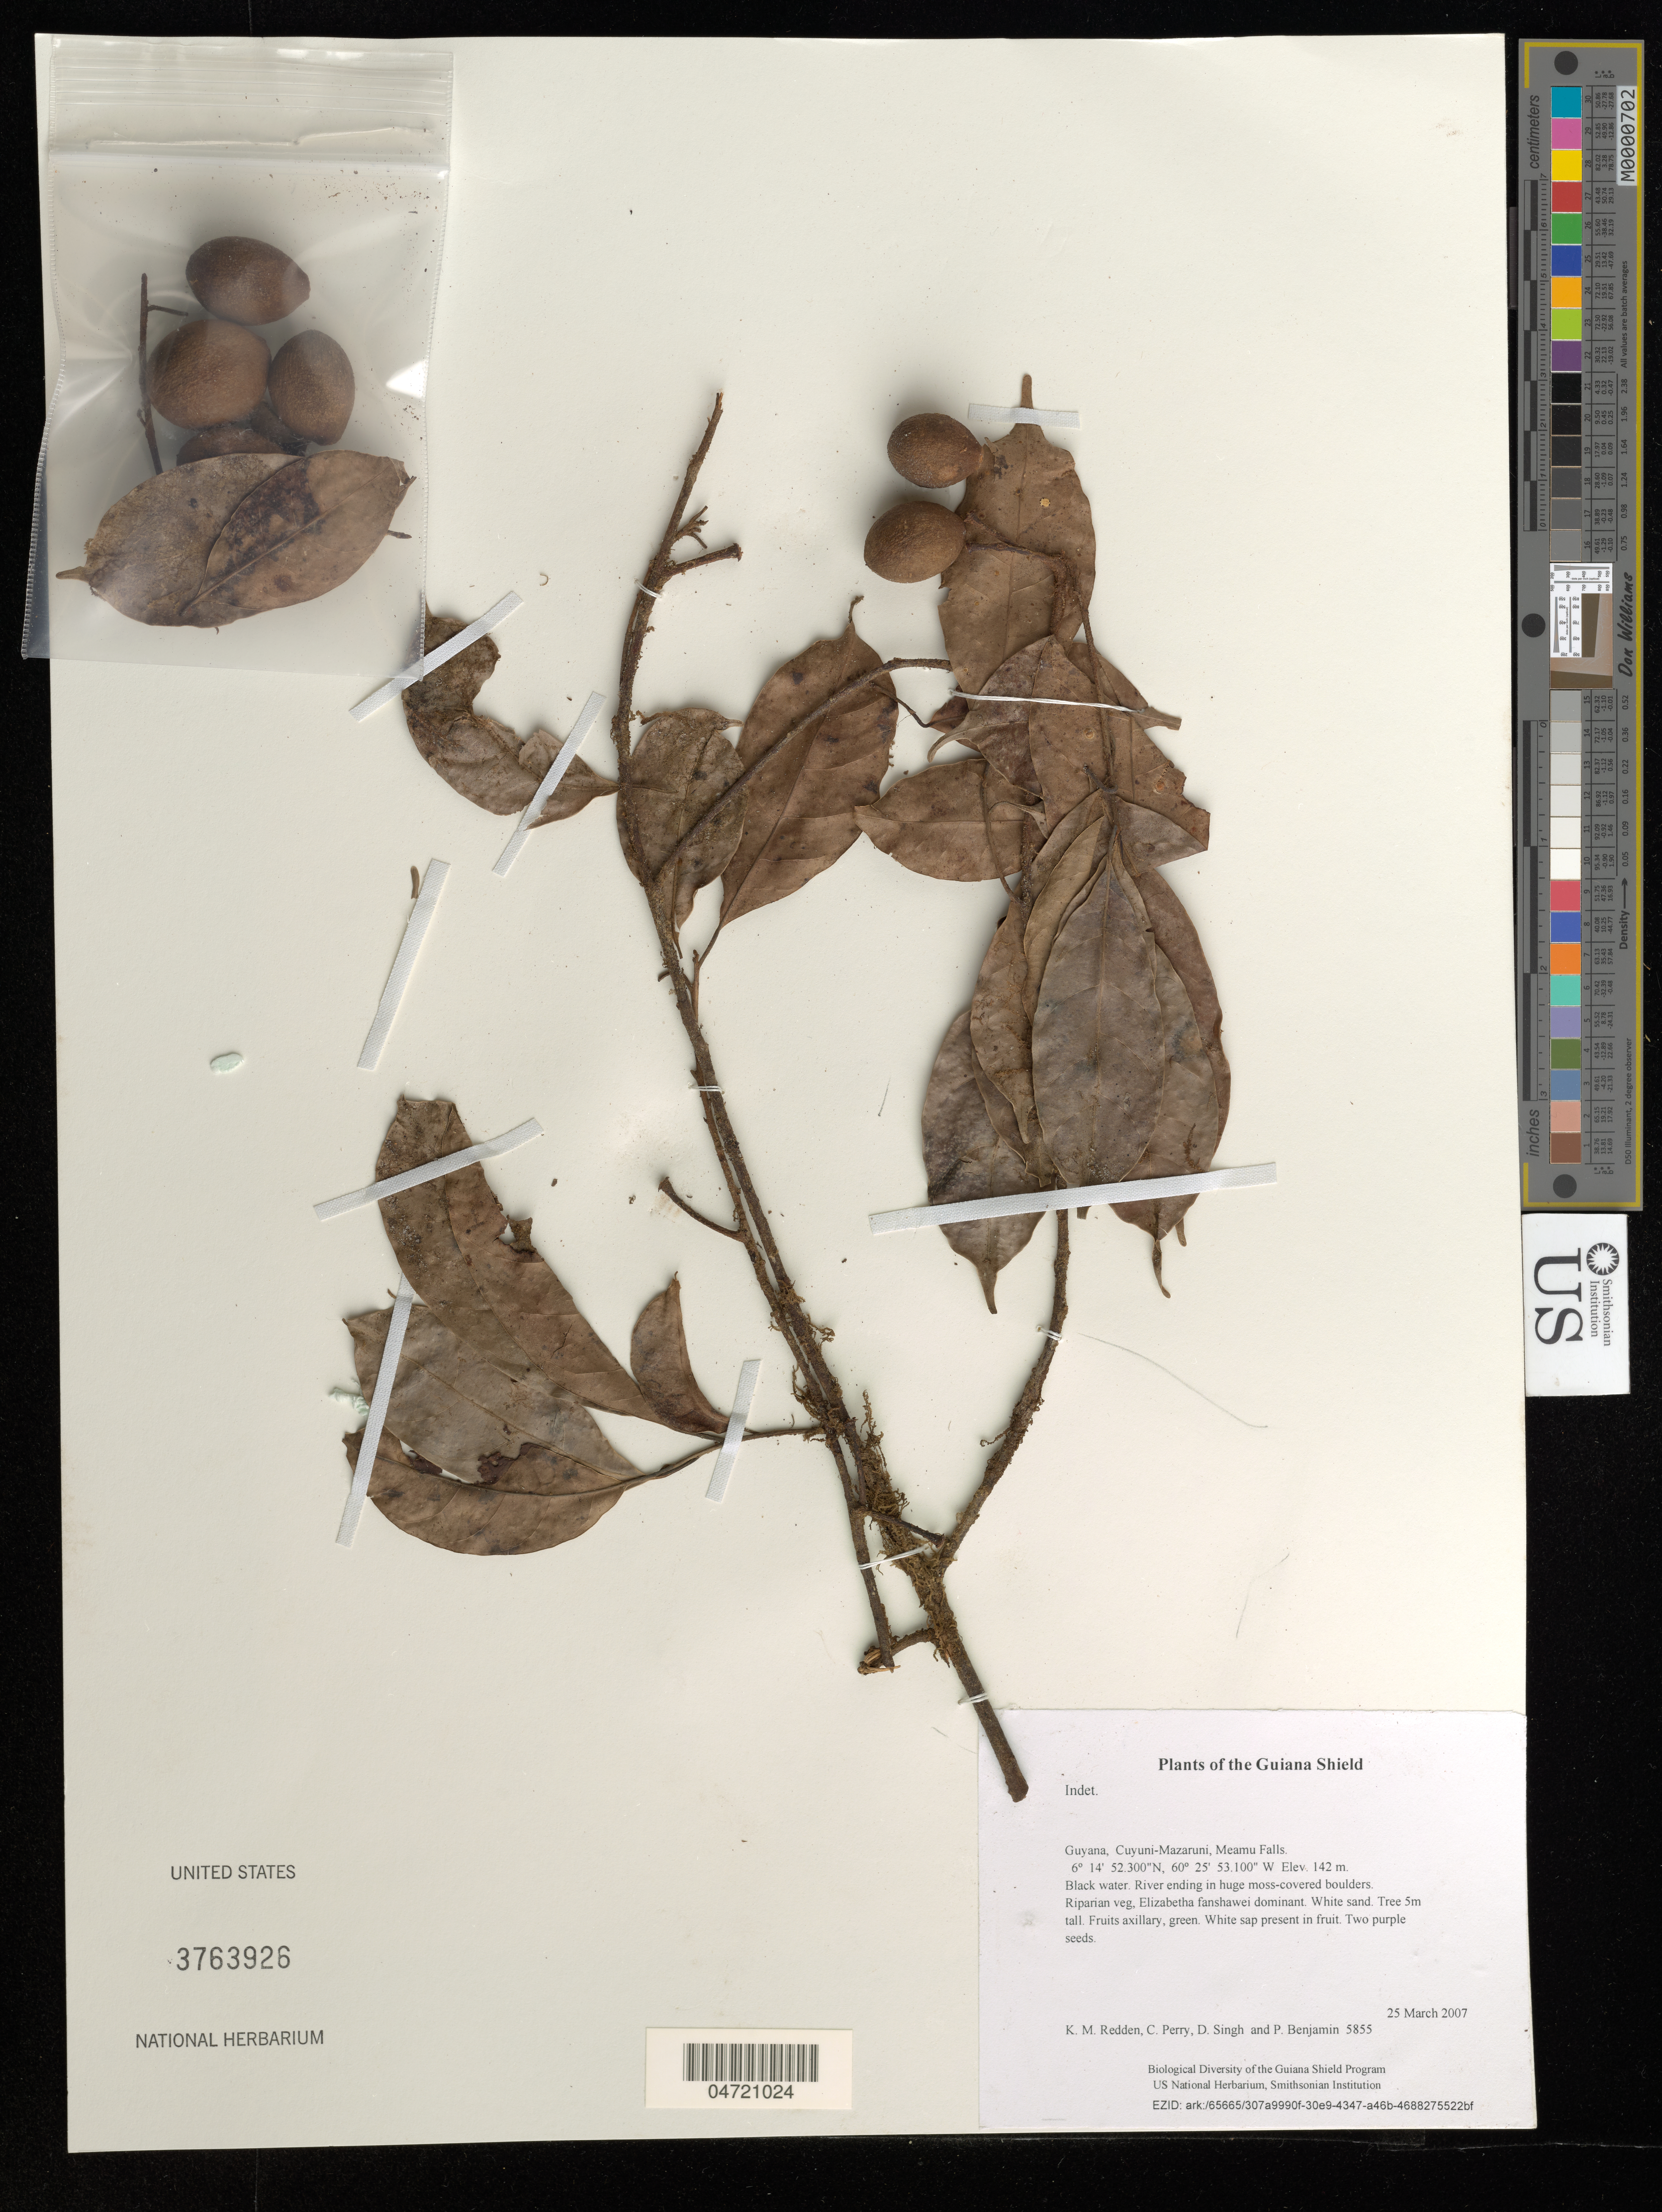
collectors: K. M. Redden, C. Perry, D. Singh & P. Benjamin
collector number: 5855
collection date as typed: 25 March 2007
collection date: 2007-03-25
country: Guyana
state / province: Cuyuni-Mazaruni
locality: Meamu Falls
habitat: Black water. River ending in huge moss-covered boulders. Riparian veg, Elizabetha fanshawei dominant. White sand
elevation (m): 142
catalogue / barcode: US 3763926